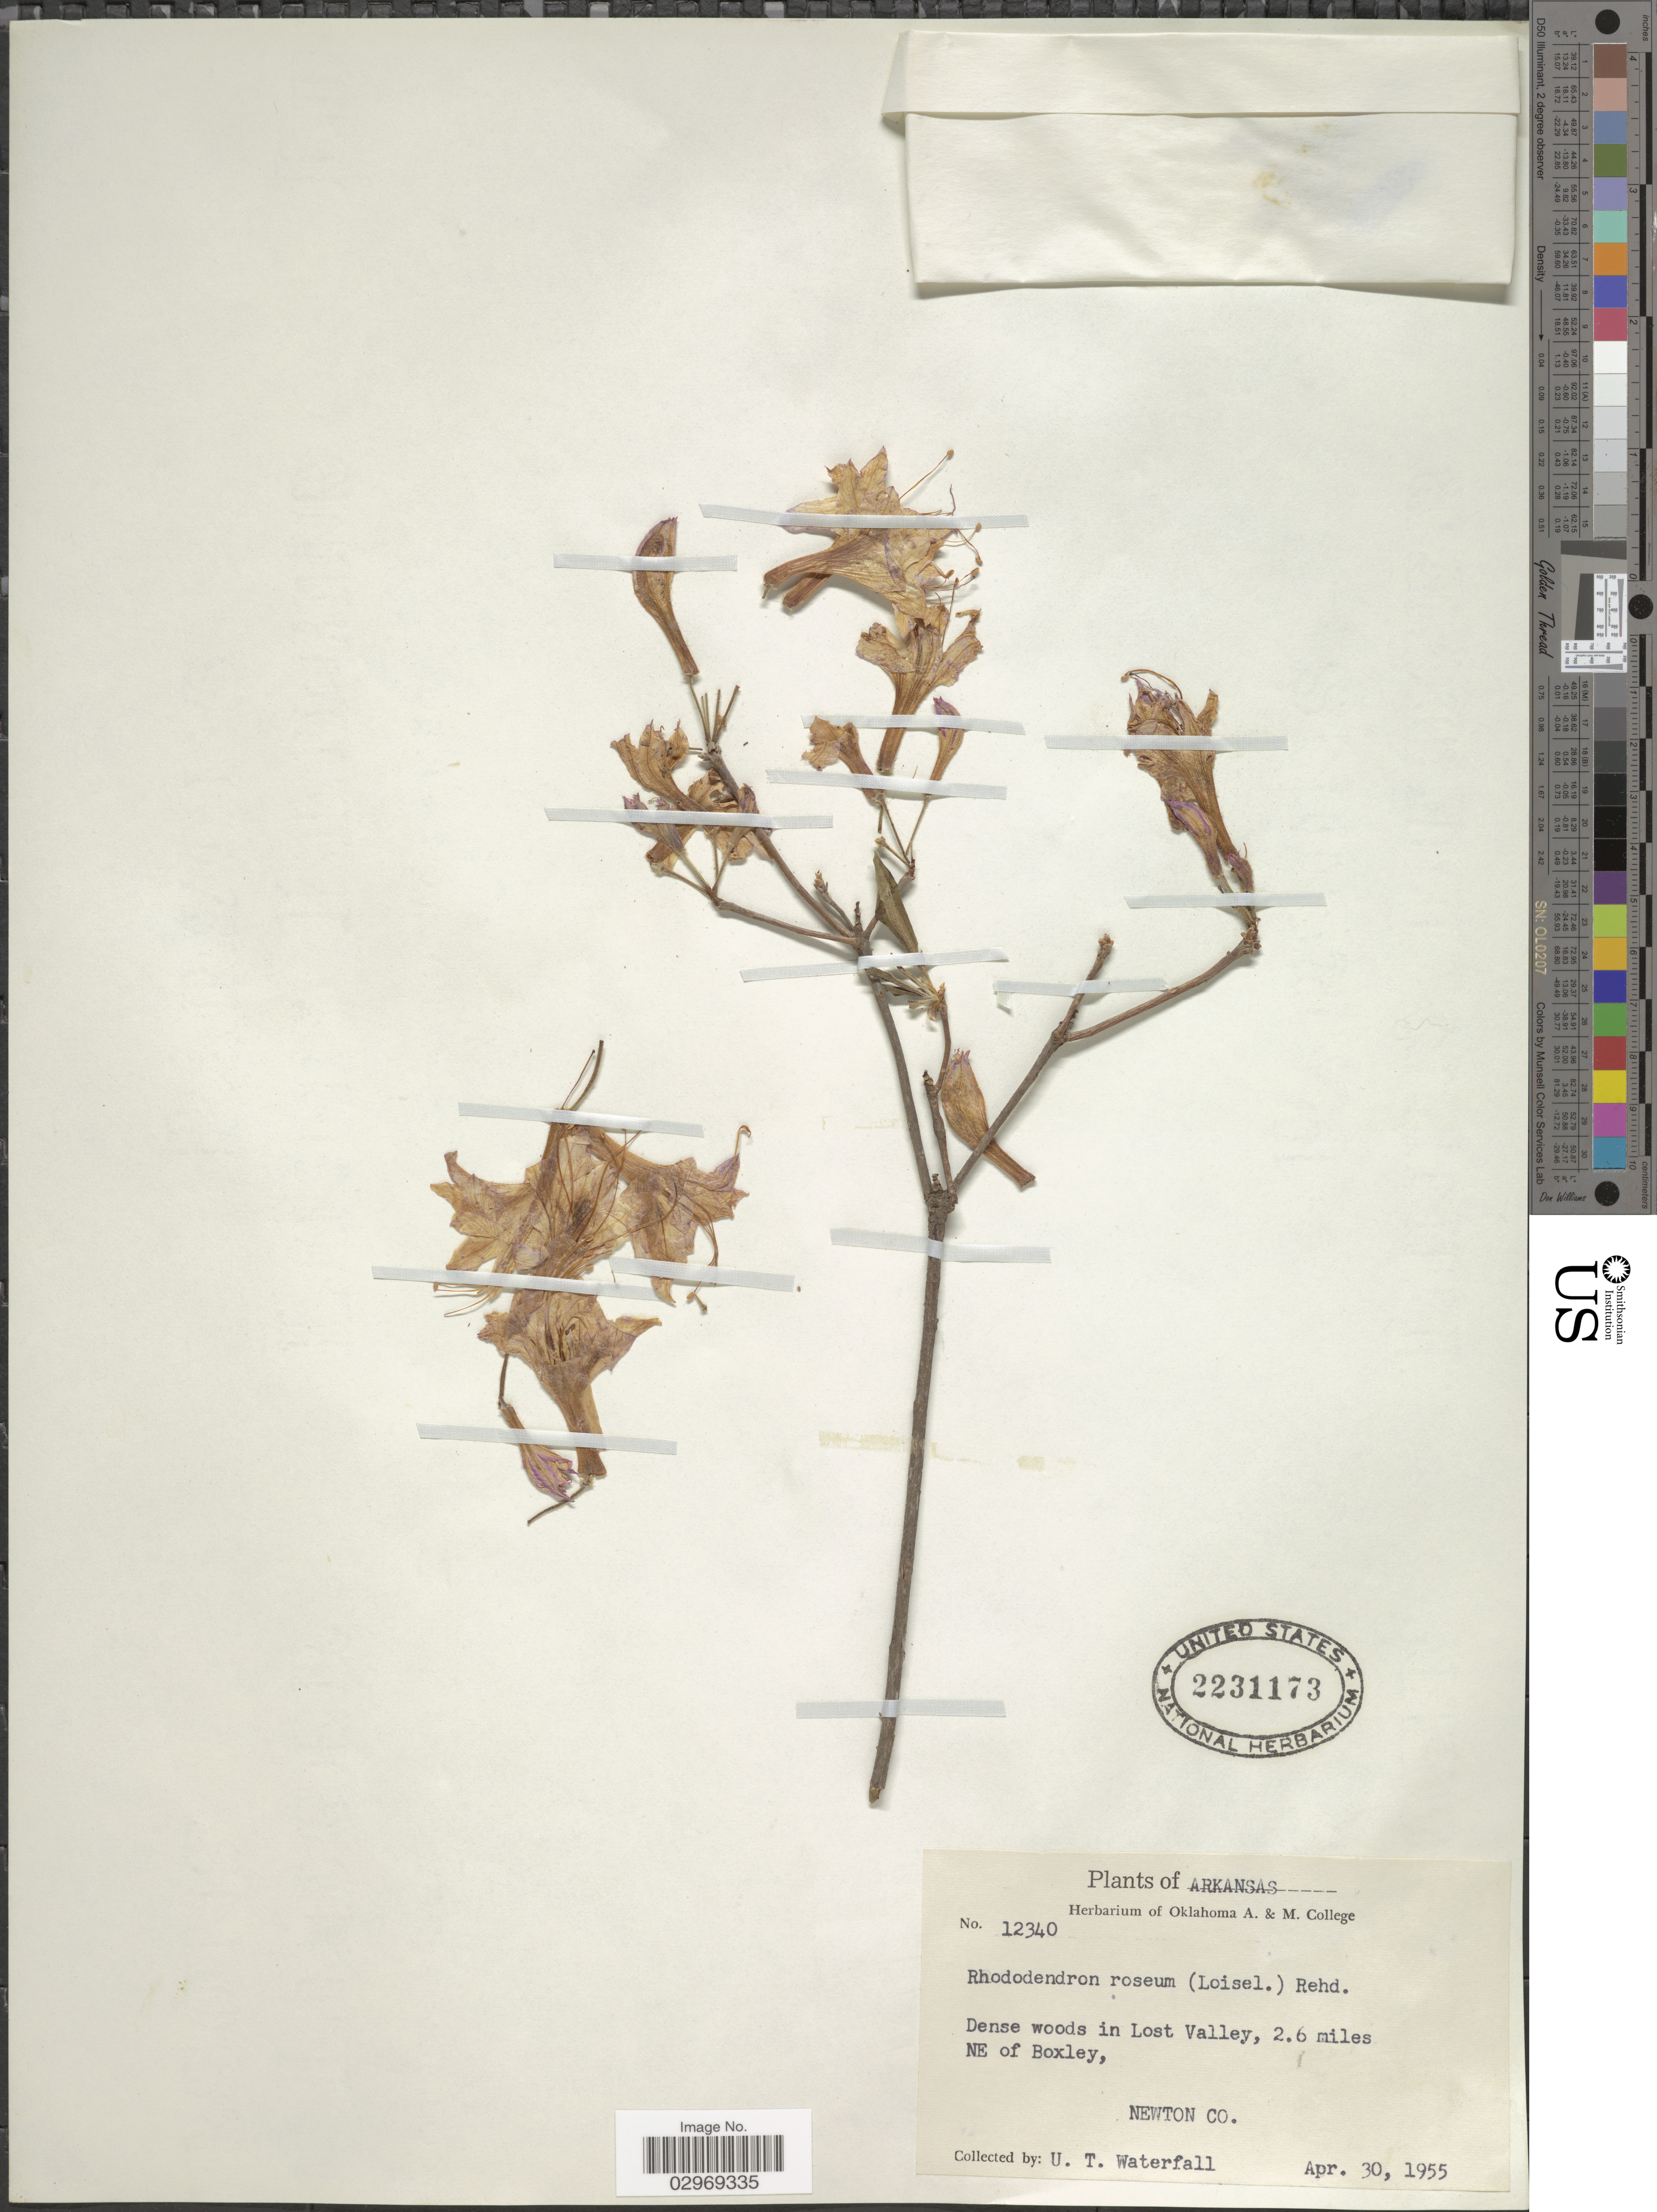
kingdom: Plantae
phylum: Tracheophyta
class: Magnoliopsida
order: Ericales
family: Ericaceae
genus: Rhododendron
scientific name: Rhododendron roseum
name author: (Loisel.) Rehder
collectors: U. T. Waterfall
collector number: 12340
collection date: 1955-04-30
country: United States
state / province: Arkansas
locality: Dense woods in Lost Valley, 2.6 miles NE of Boxley, Newton Co.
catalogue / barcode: US 2231173